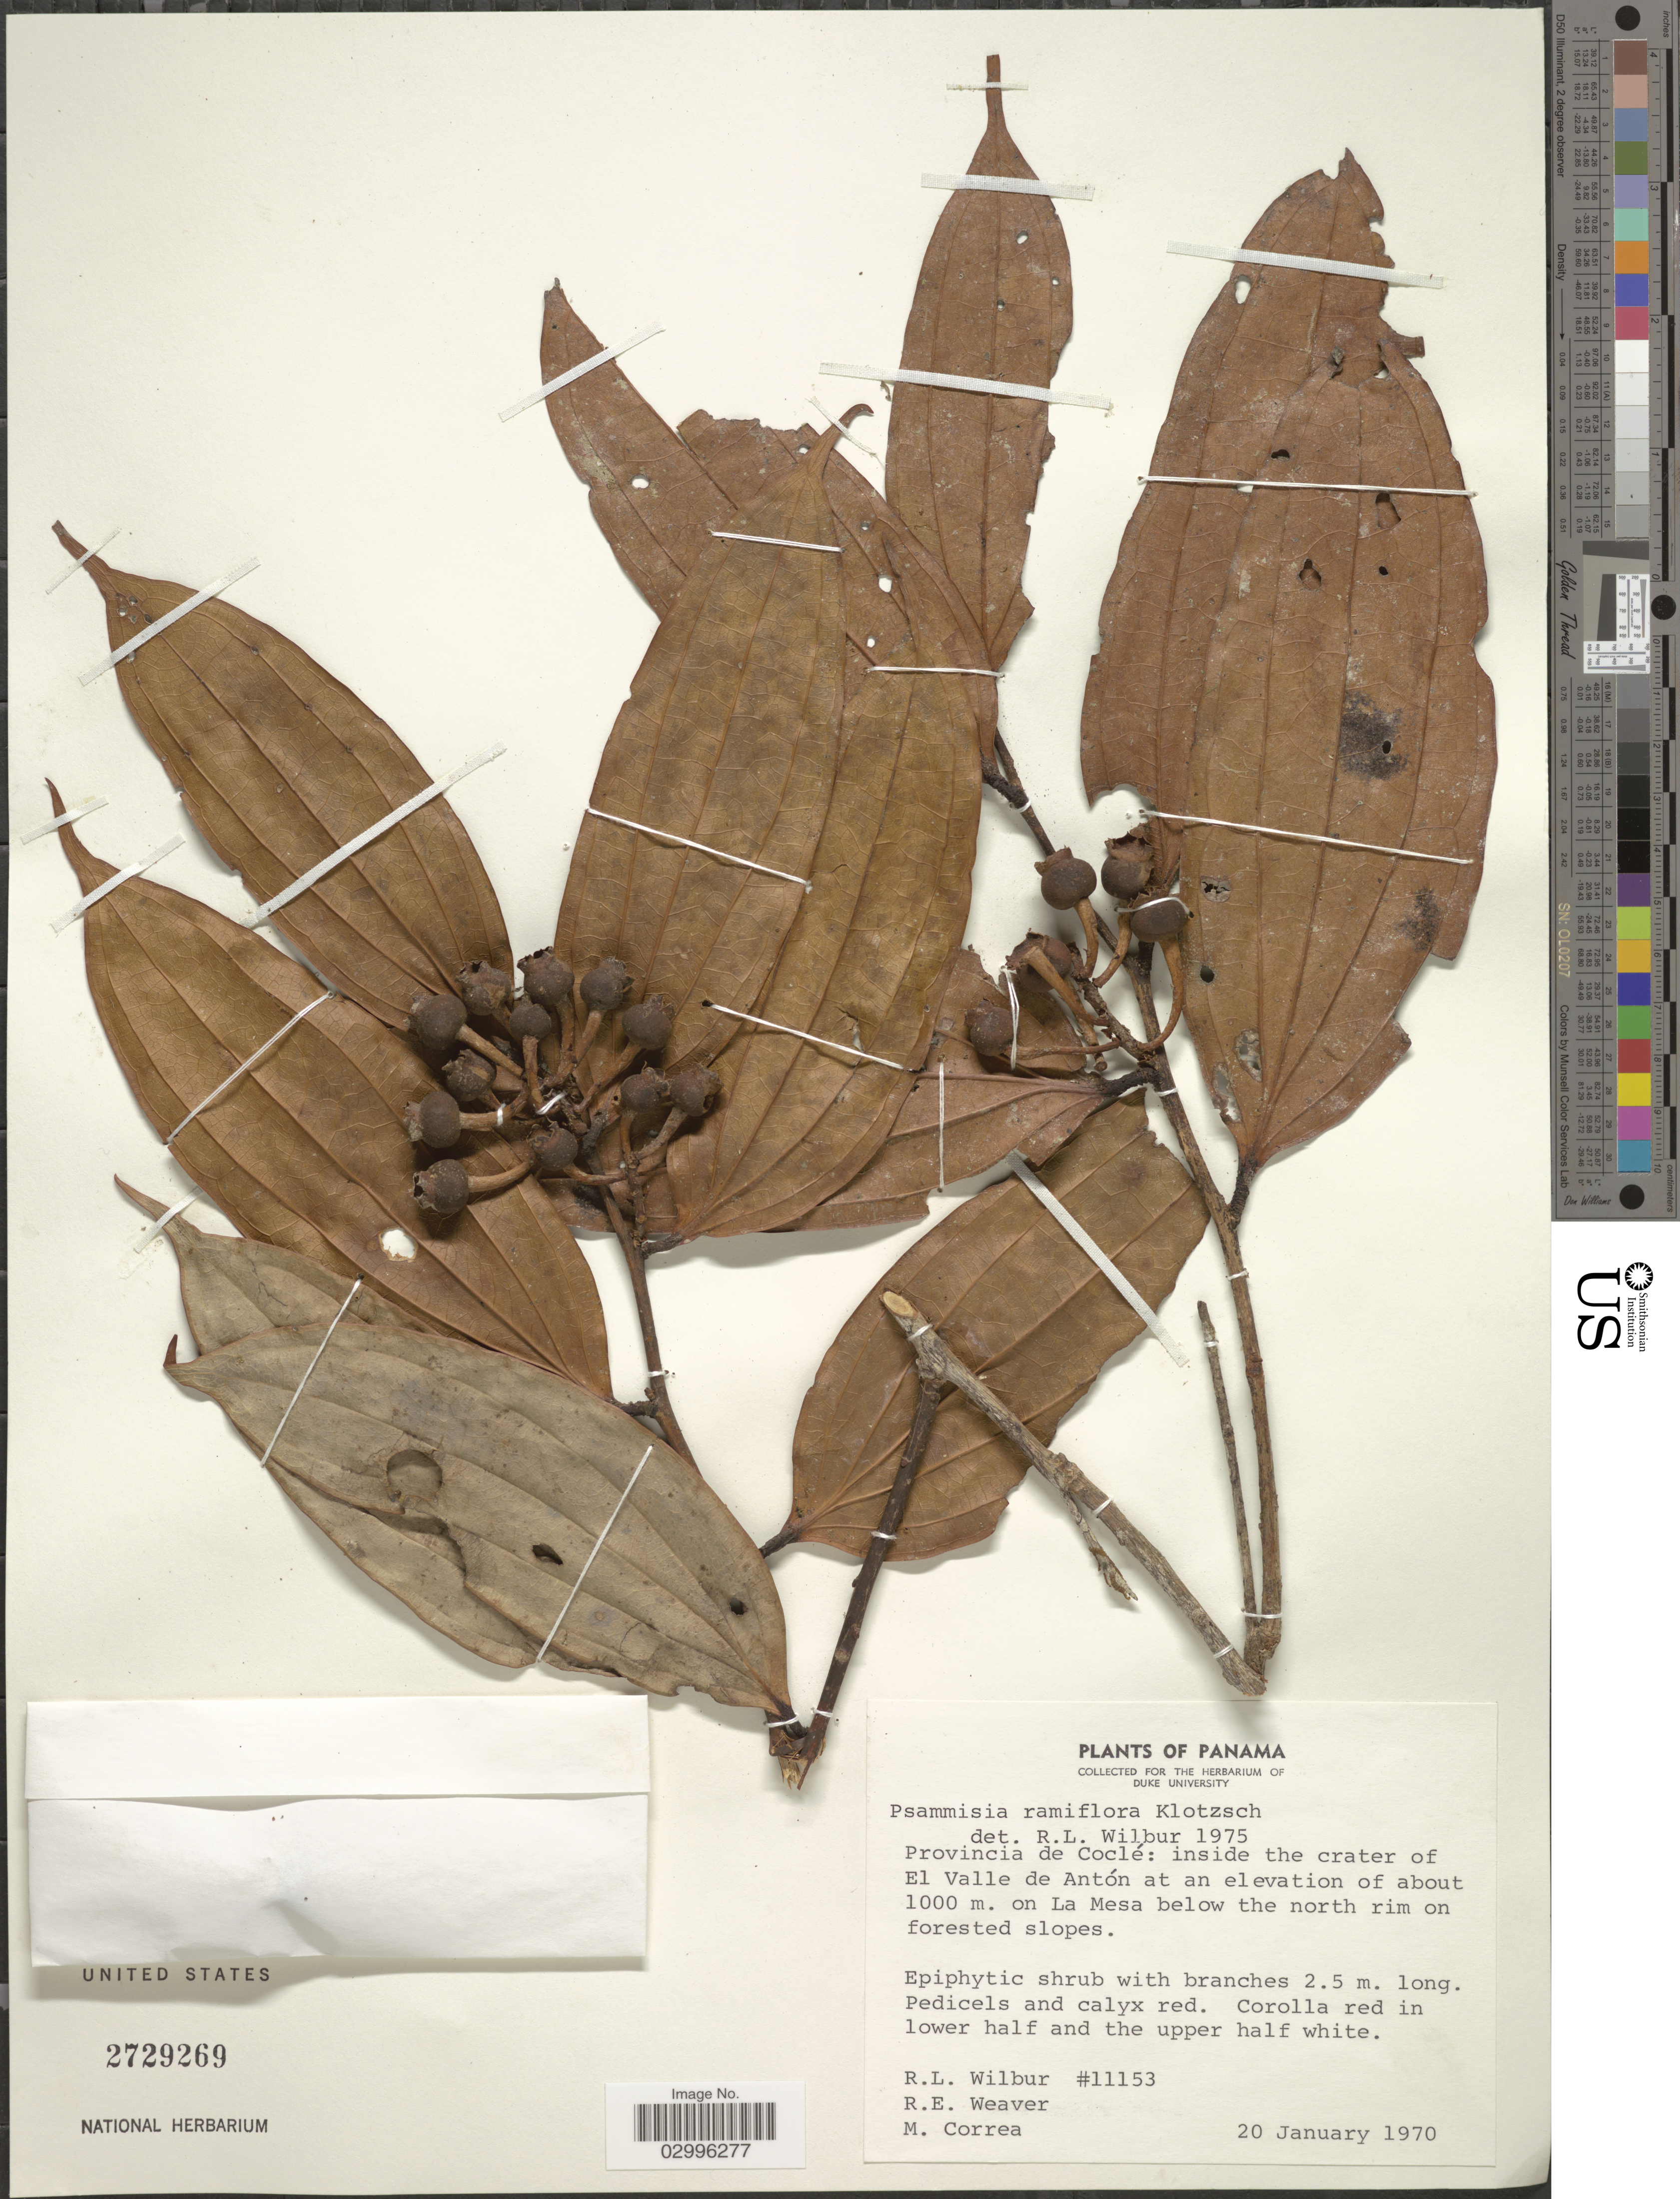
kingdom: Plantae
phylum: Tracheophyta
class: Magnoliopsida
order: Ericales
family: Ericaceae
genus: Psammisia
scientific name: Psammisia ramiflora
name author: Klotzsch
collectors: R. L. Wilbur, R. E. Weaver & M. Correa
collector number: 11153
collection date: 1970-01-20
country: Panama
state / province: Coclé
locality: Inside the crater of El Valle de Antón, on La Mesa below the north rim on forested slopes.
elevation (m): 1000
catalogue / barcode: US 2729269